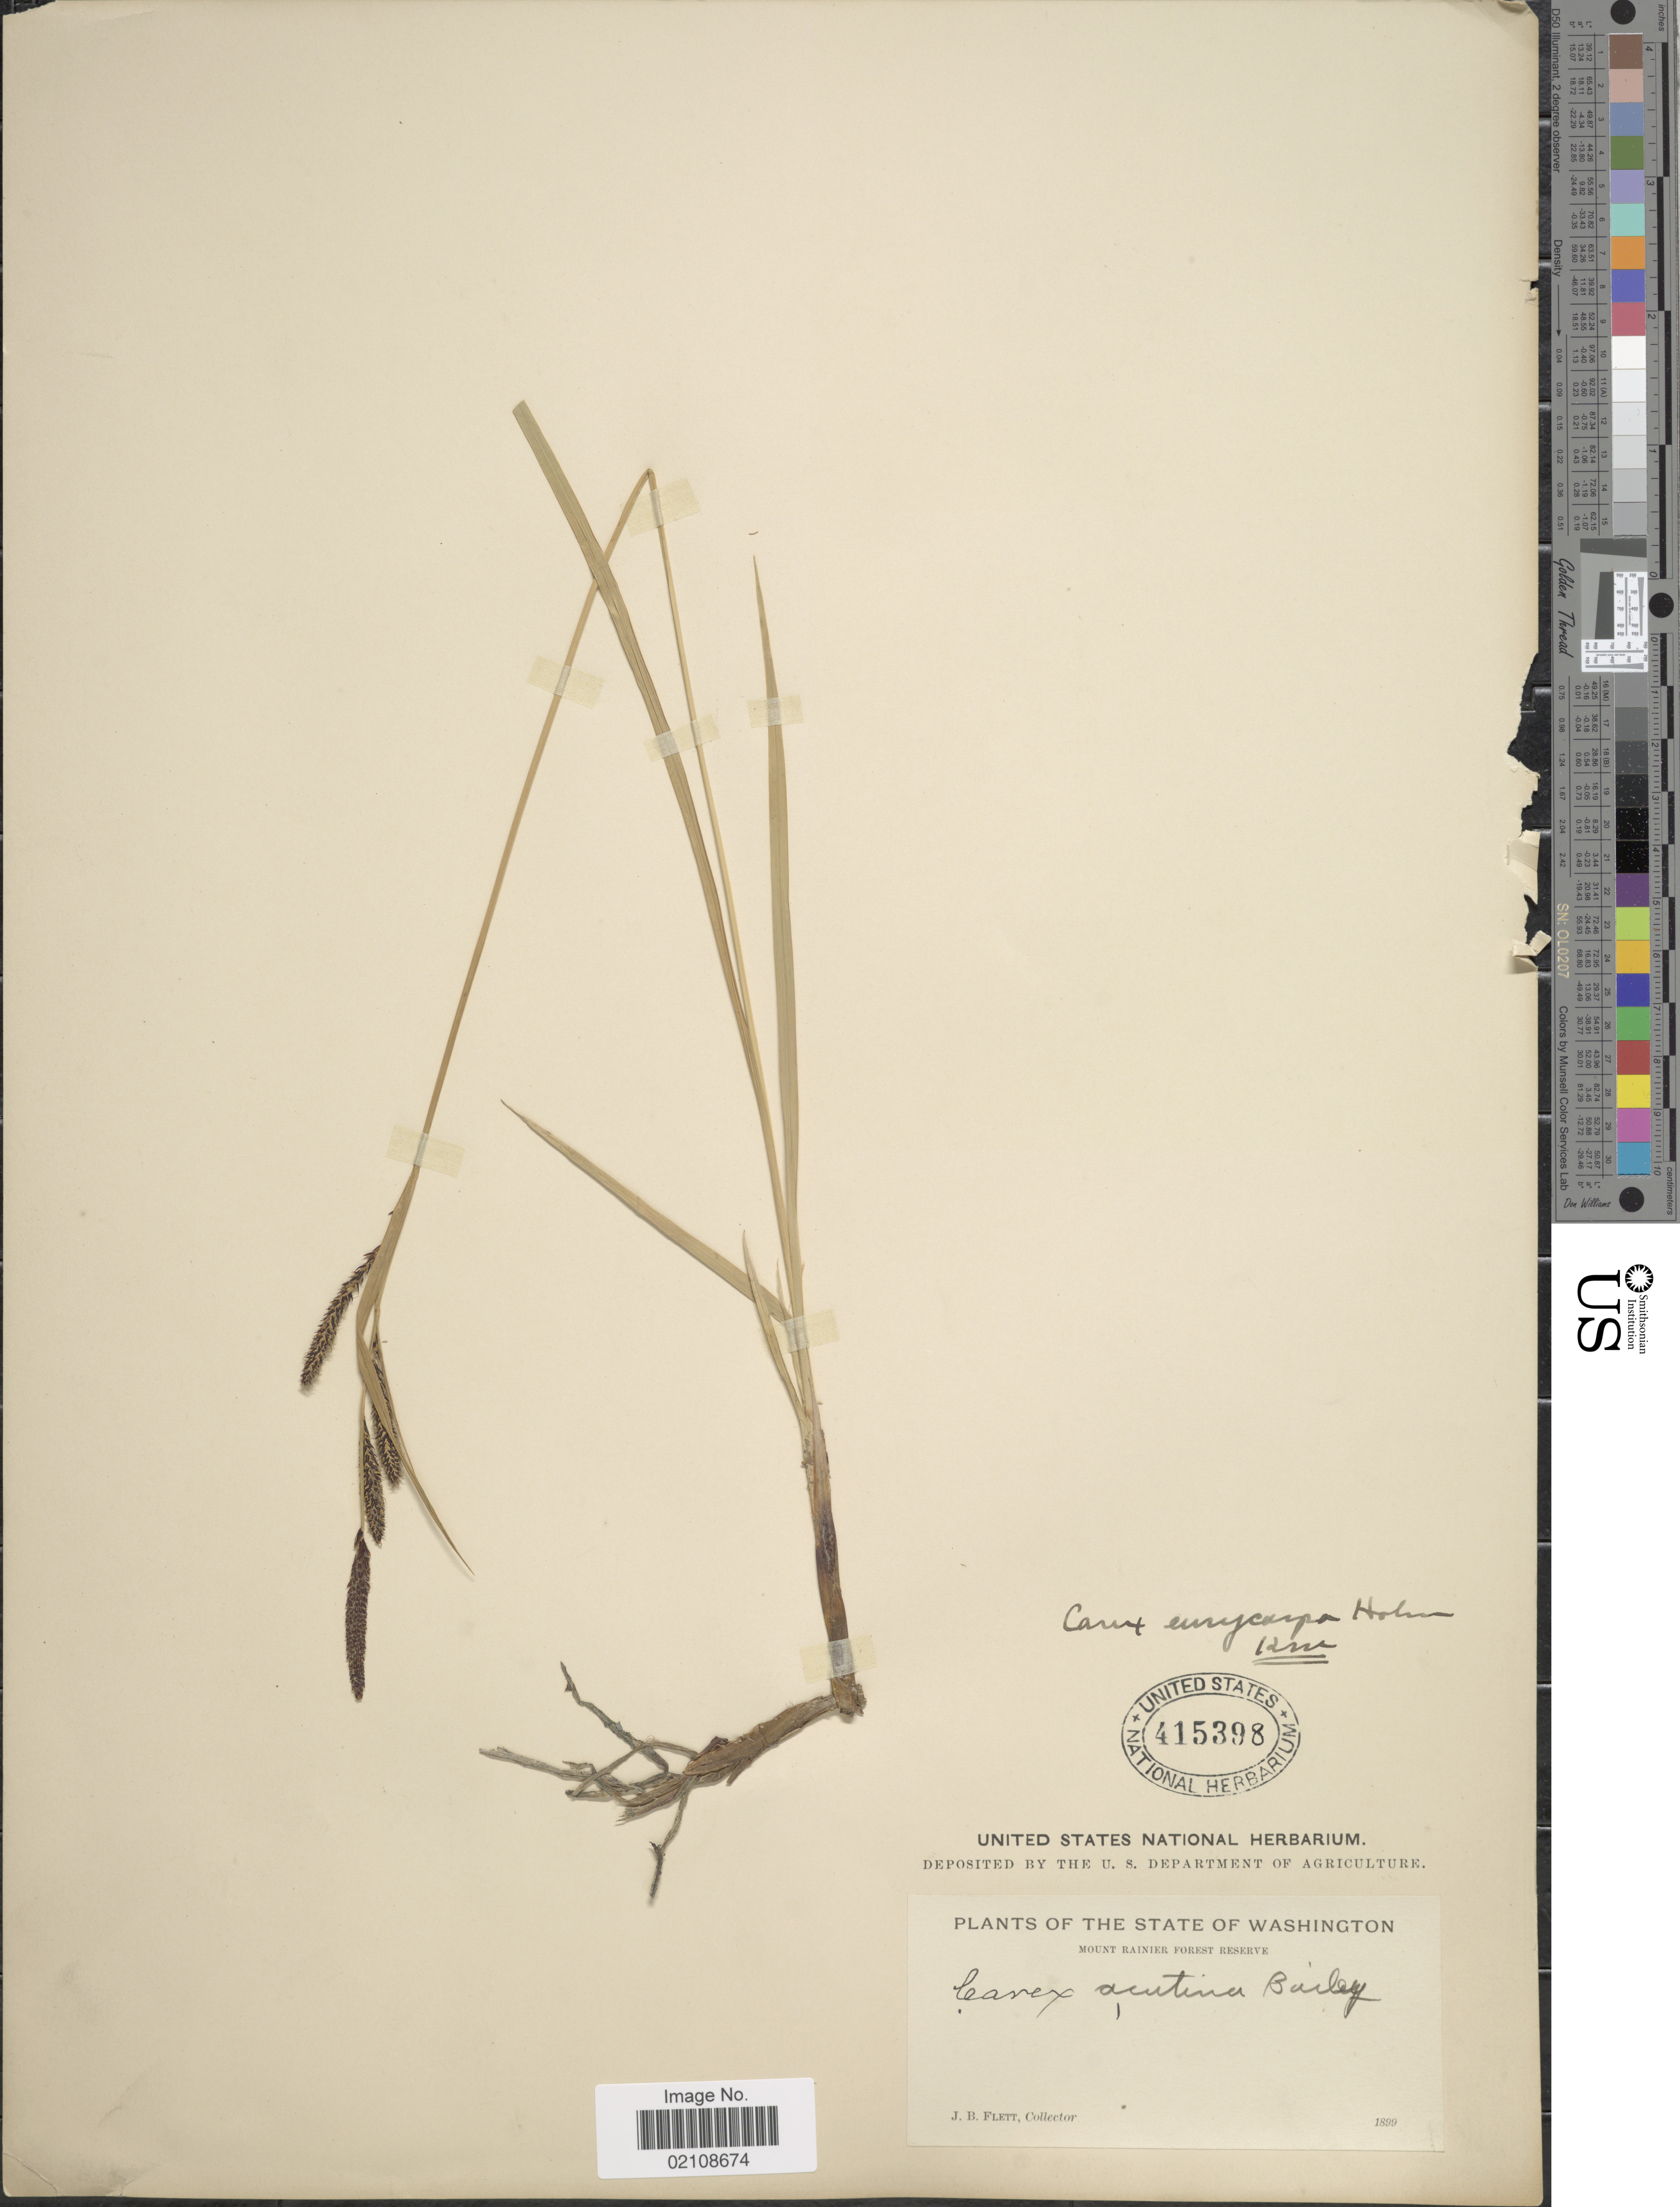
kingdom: Plantae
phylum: Tracheophyta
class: Liliopsida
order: Poales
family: Cyperaceae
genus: Carex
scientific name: Carex angustata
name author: Boott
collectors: J. Flett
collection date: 1899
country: United States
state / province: Washington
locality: Mount Rainier Forest Reserve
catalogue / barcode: US 415398